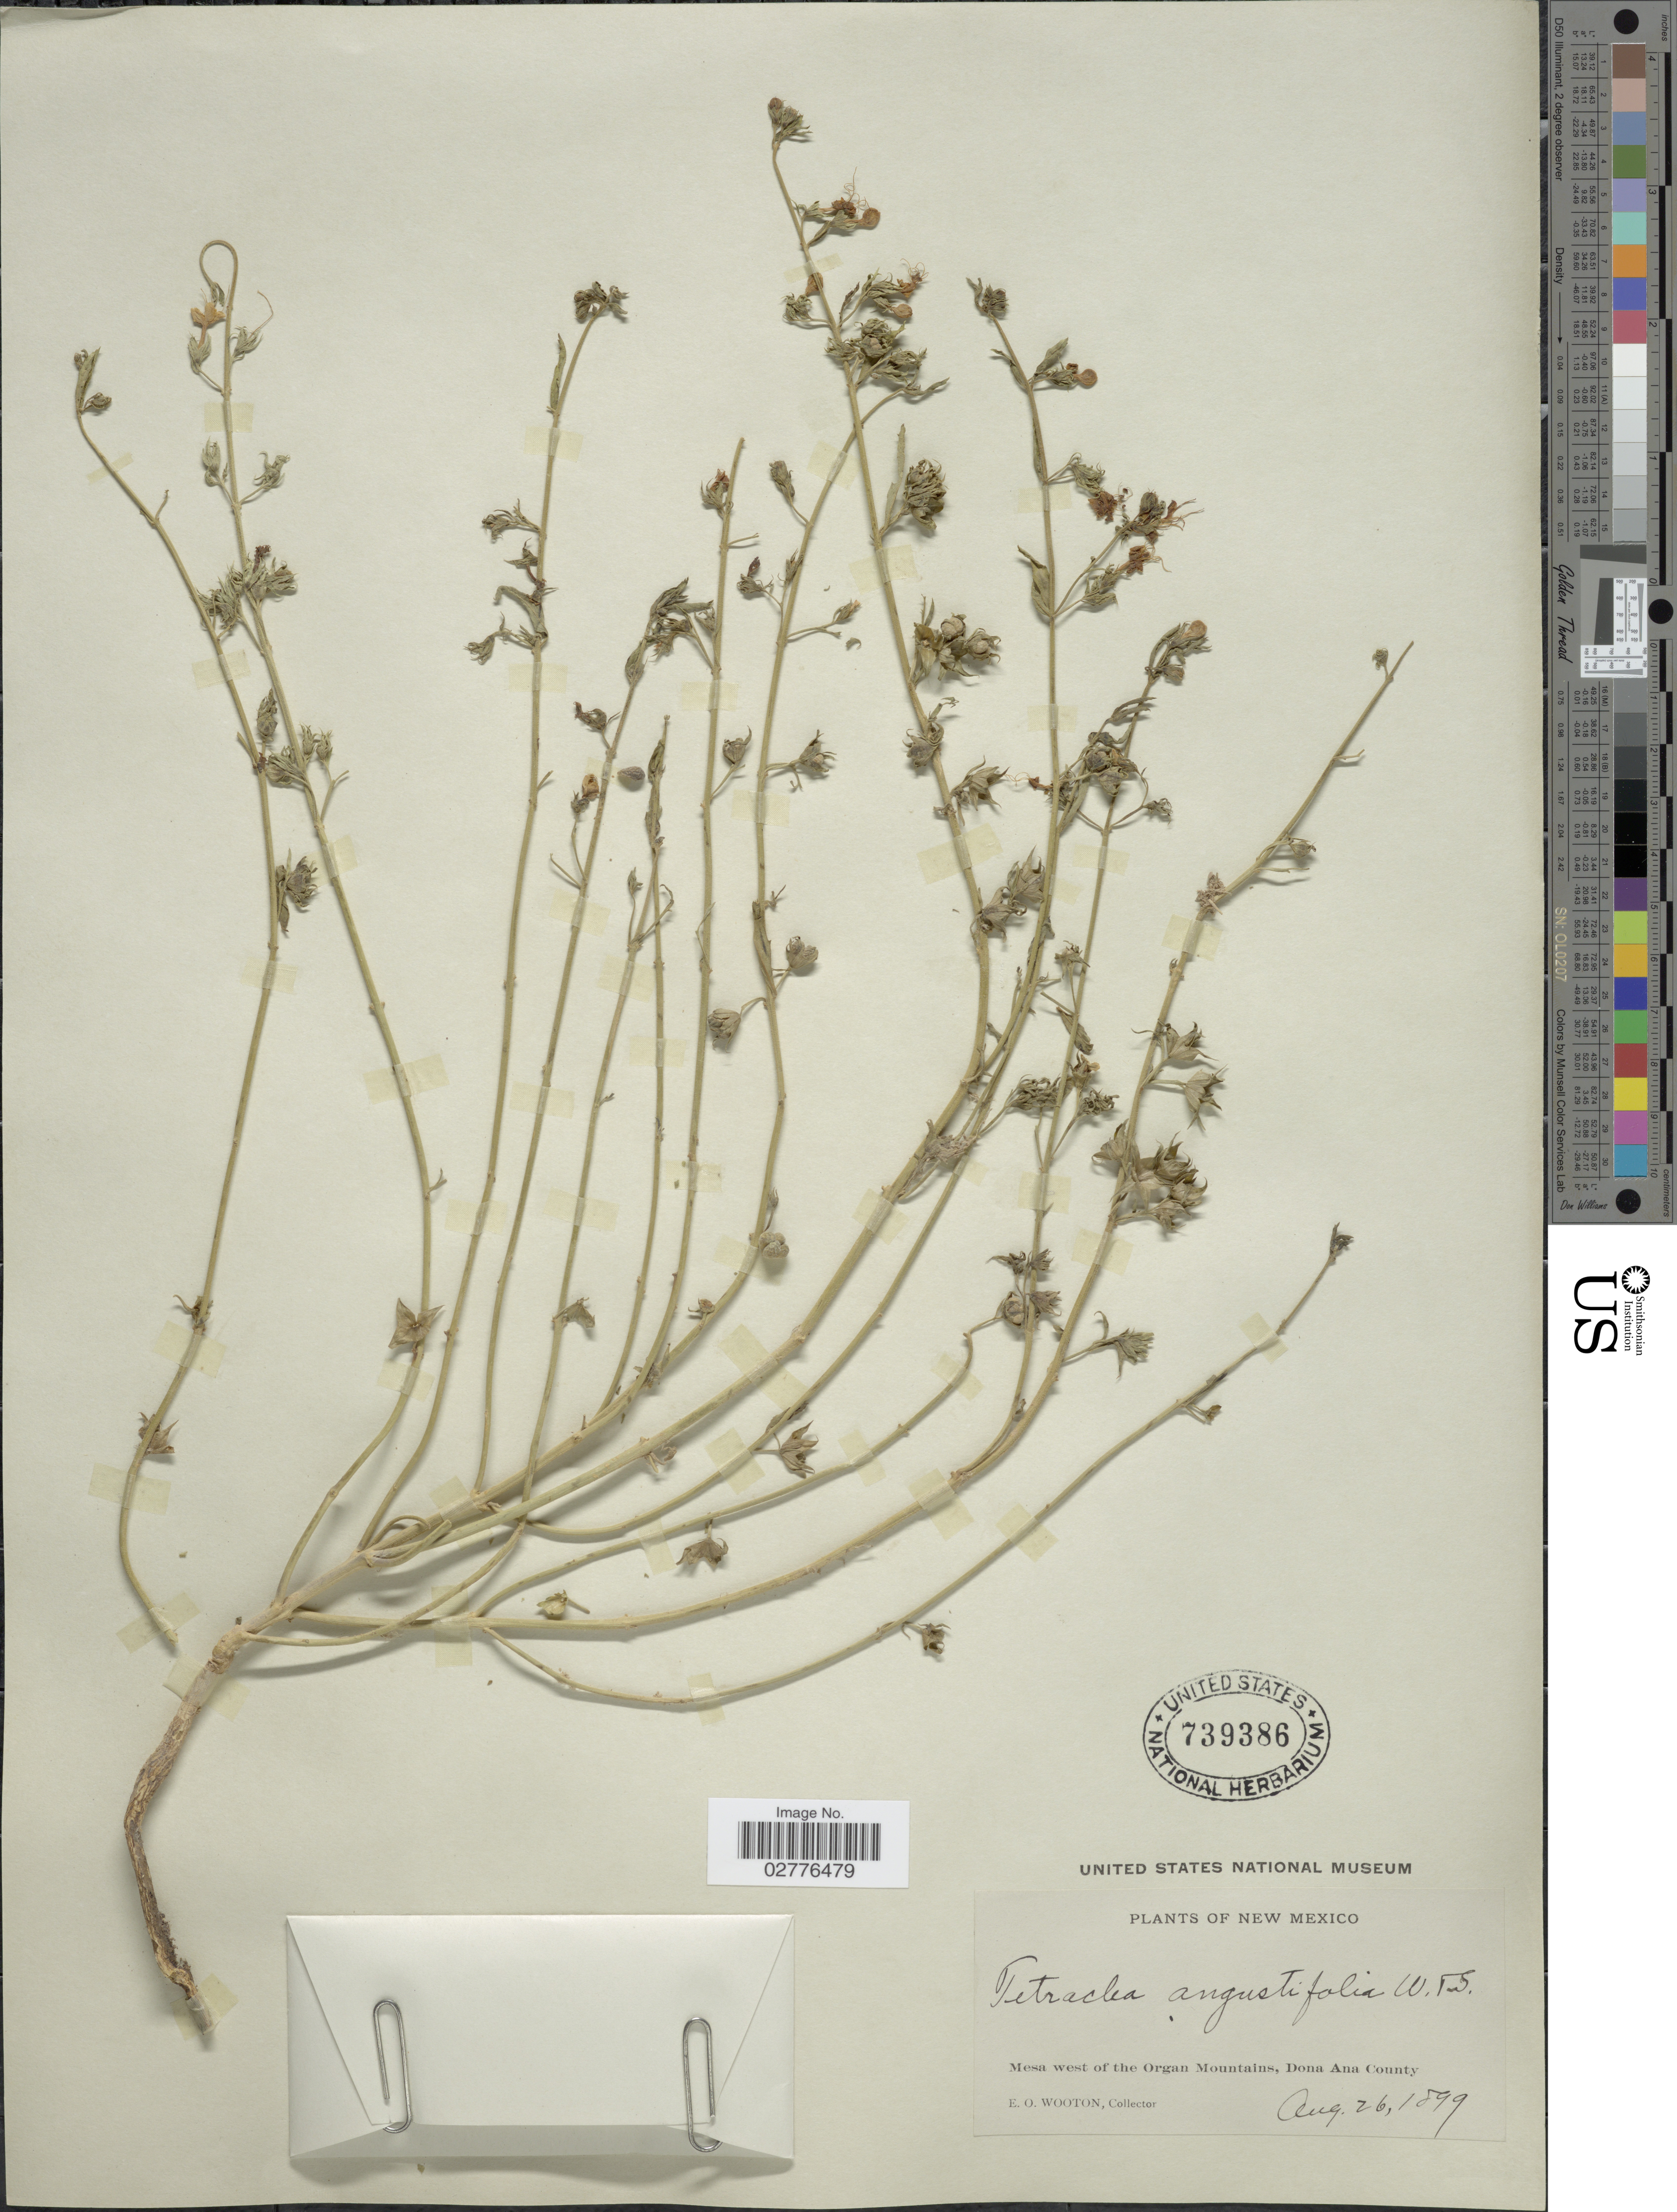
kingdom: Plantae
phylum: Tracheophyta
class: Magnoliopsida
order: Lamiales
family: Lamiaceae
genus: Tetraclea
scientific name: Tetraclea coulteri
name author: A. Gray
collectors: E. O. Wooton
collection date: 1899-08-26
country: United States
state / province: New Mexico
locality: Mesa west of the Organ Mountains, Dona Ana County.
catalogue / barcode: US 739386